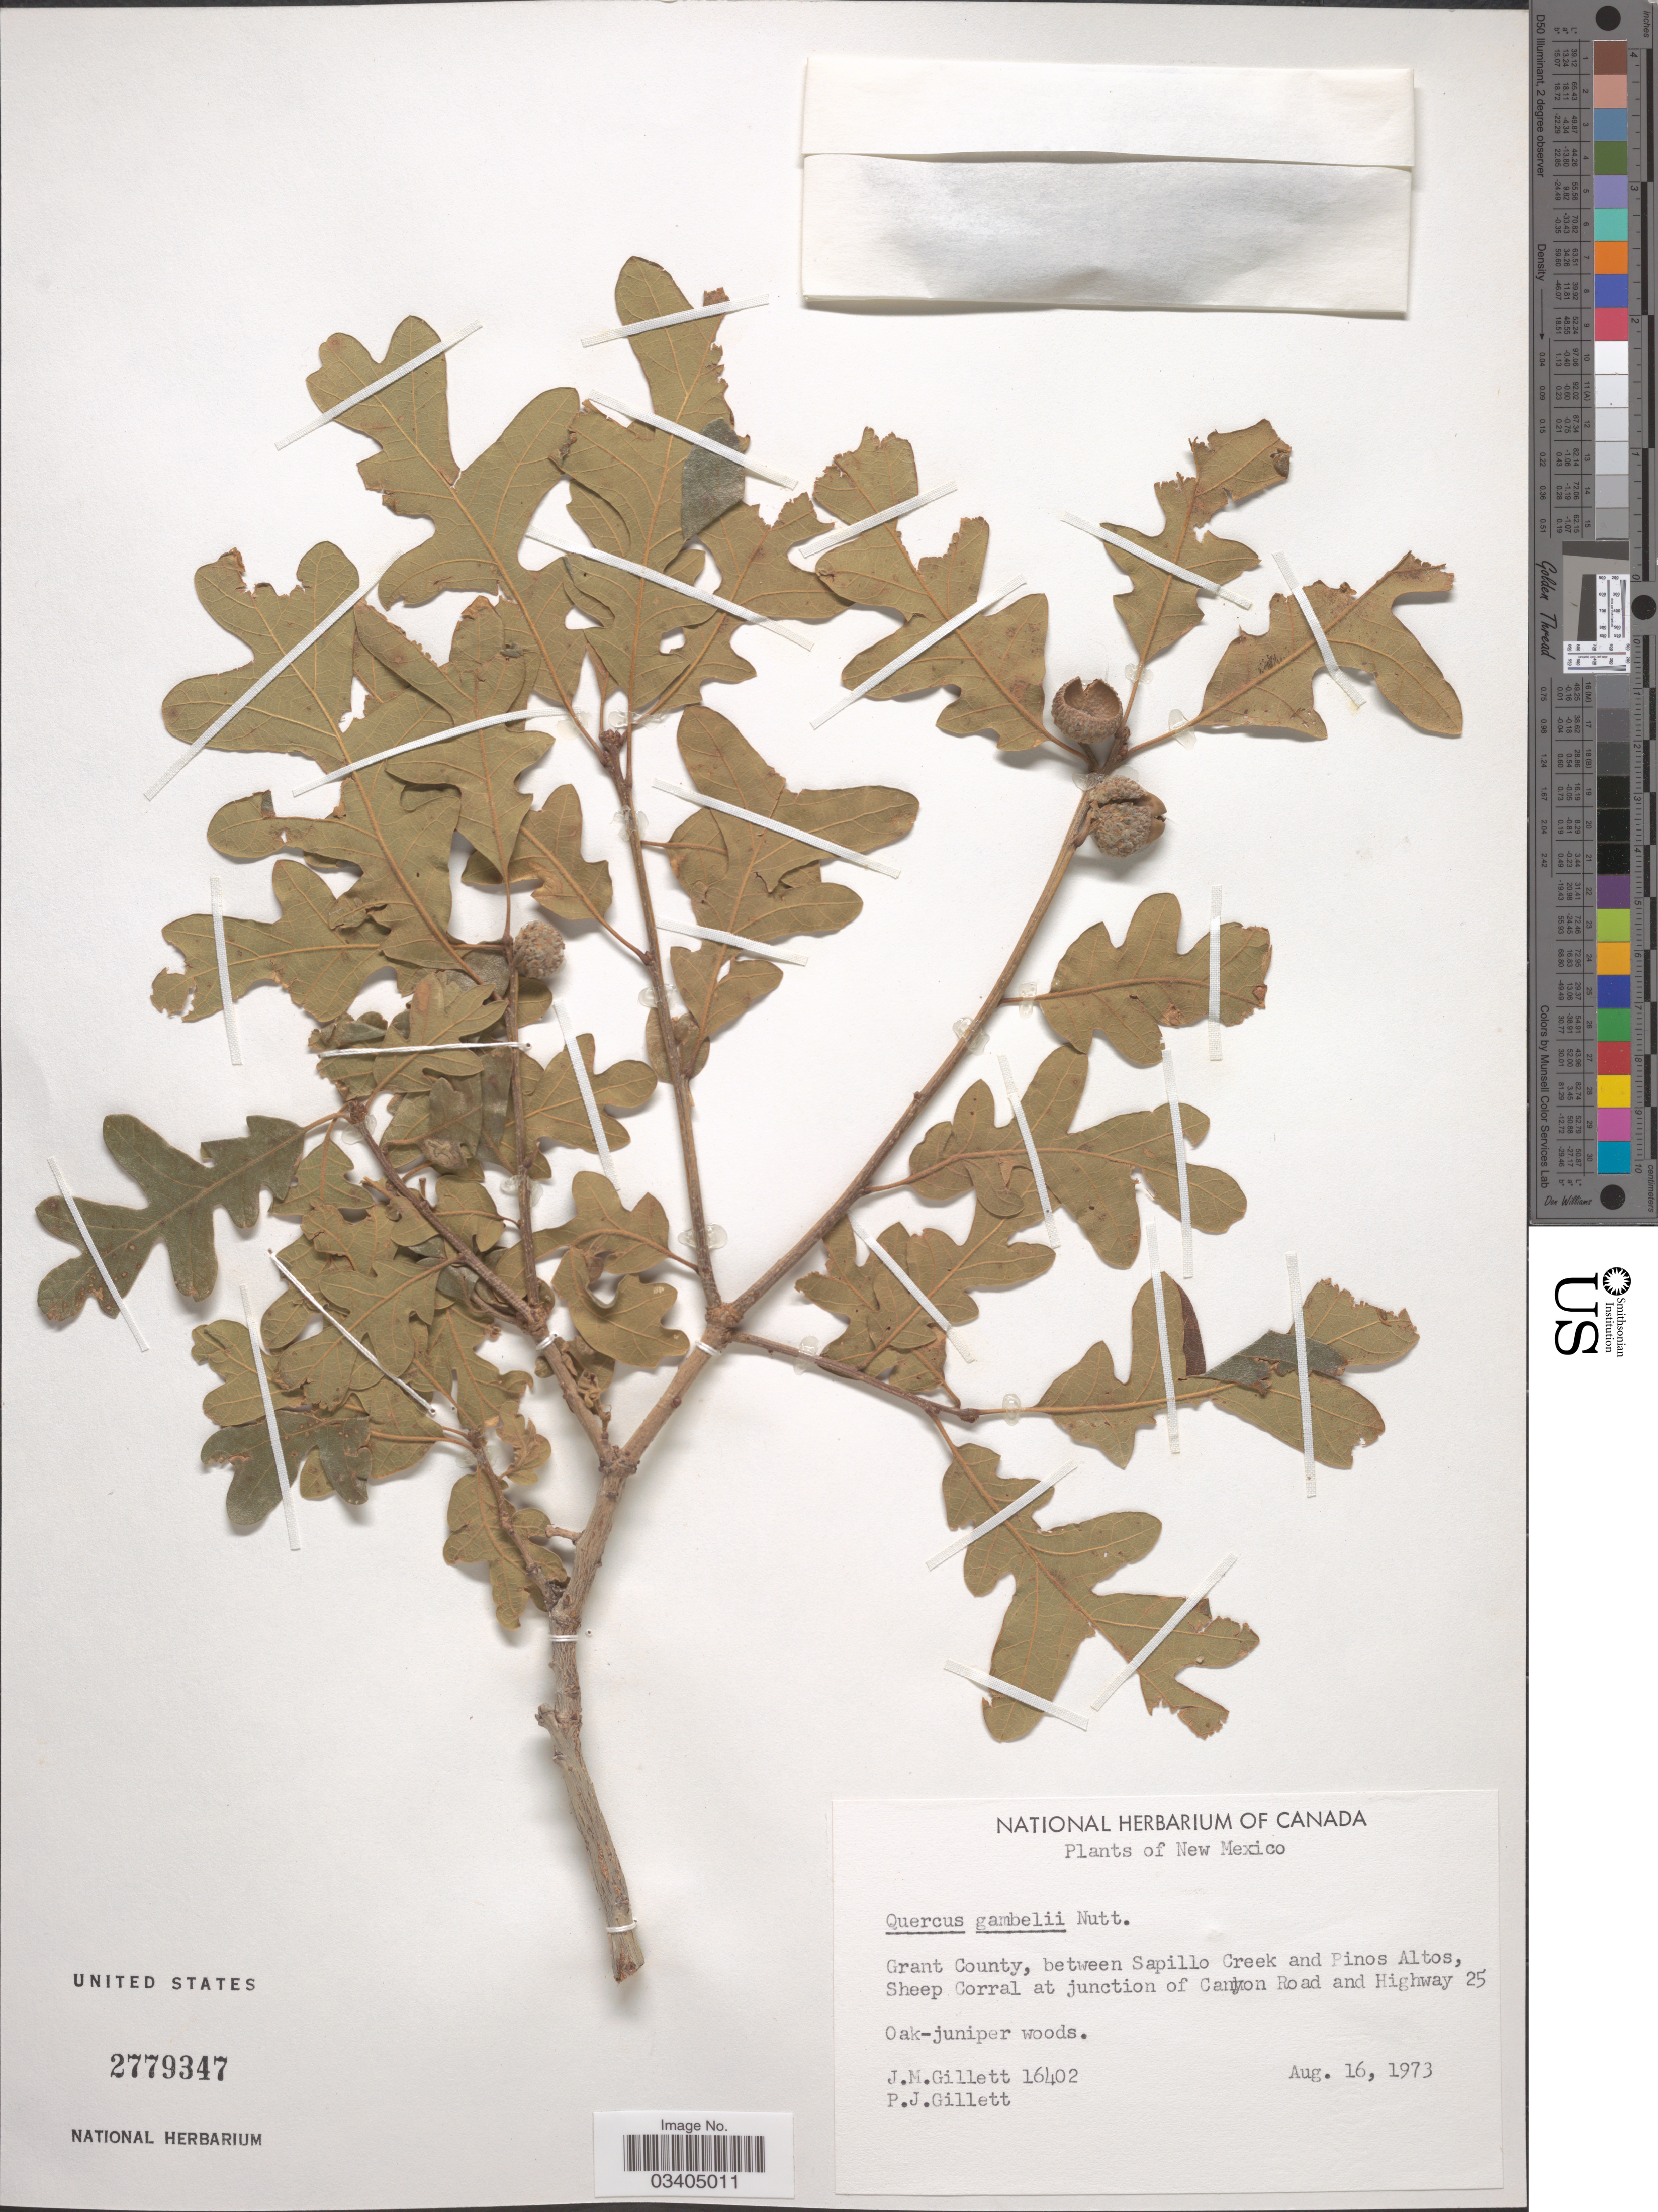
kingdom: Plantae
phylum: Tracheophyta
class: Magnoliopsida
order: Fagales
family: Fagaceae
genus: Quercus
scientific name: Quercus gambelii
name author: Nutt.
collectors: J. M. Gillett & P. Gillett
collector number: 16402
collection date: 1973-08-16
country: United States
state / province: New Mexico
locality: Grant County, between Sapillo Creek and Pinos Altos, Sheep Corral at junction of Canyon Road and Highway 25.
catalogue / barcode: US 2779347